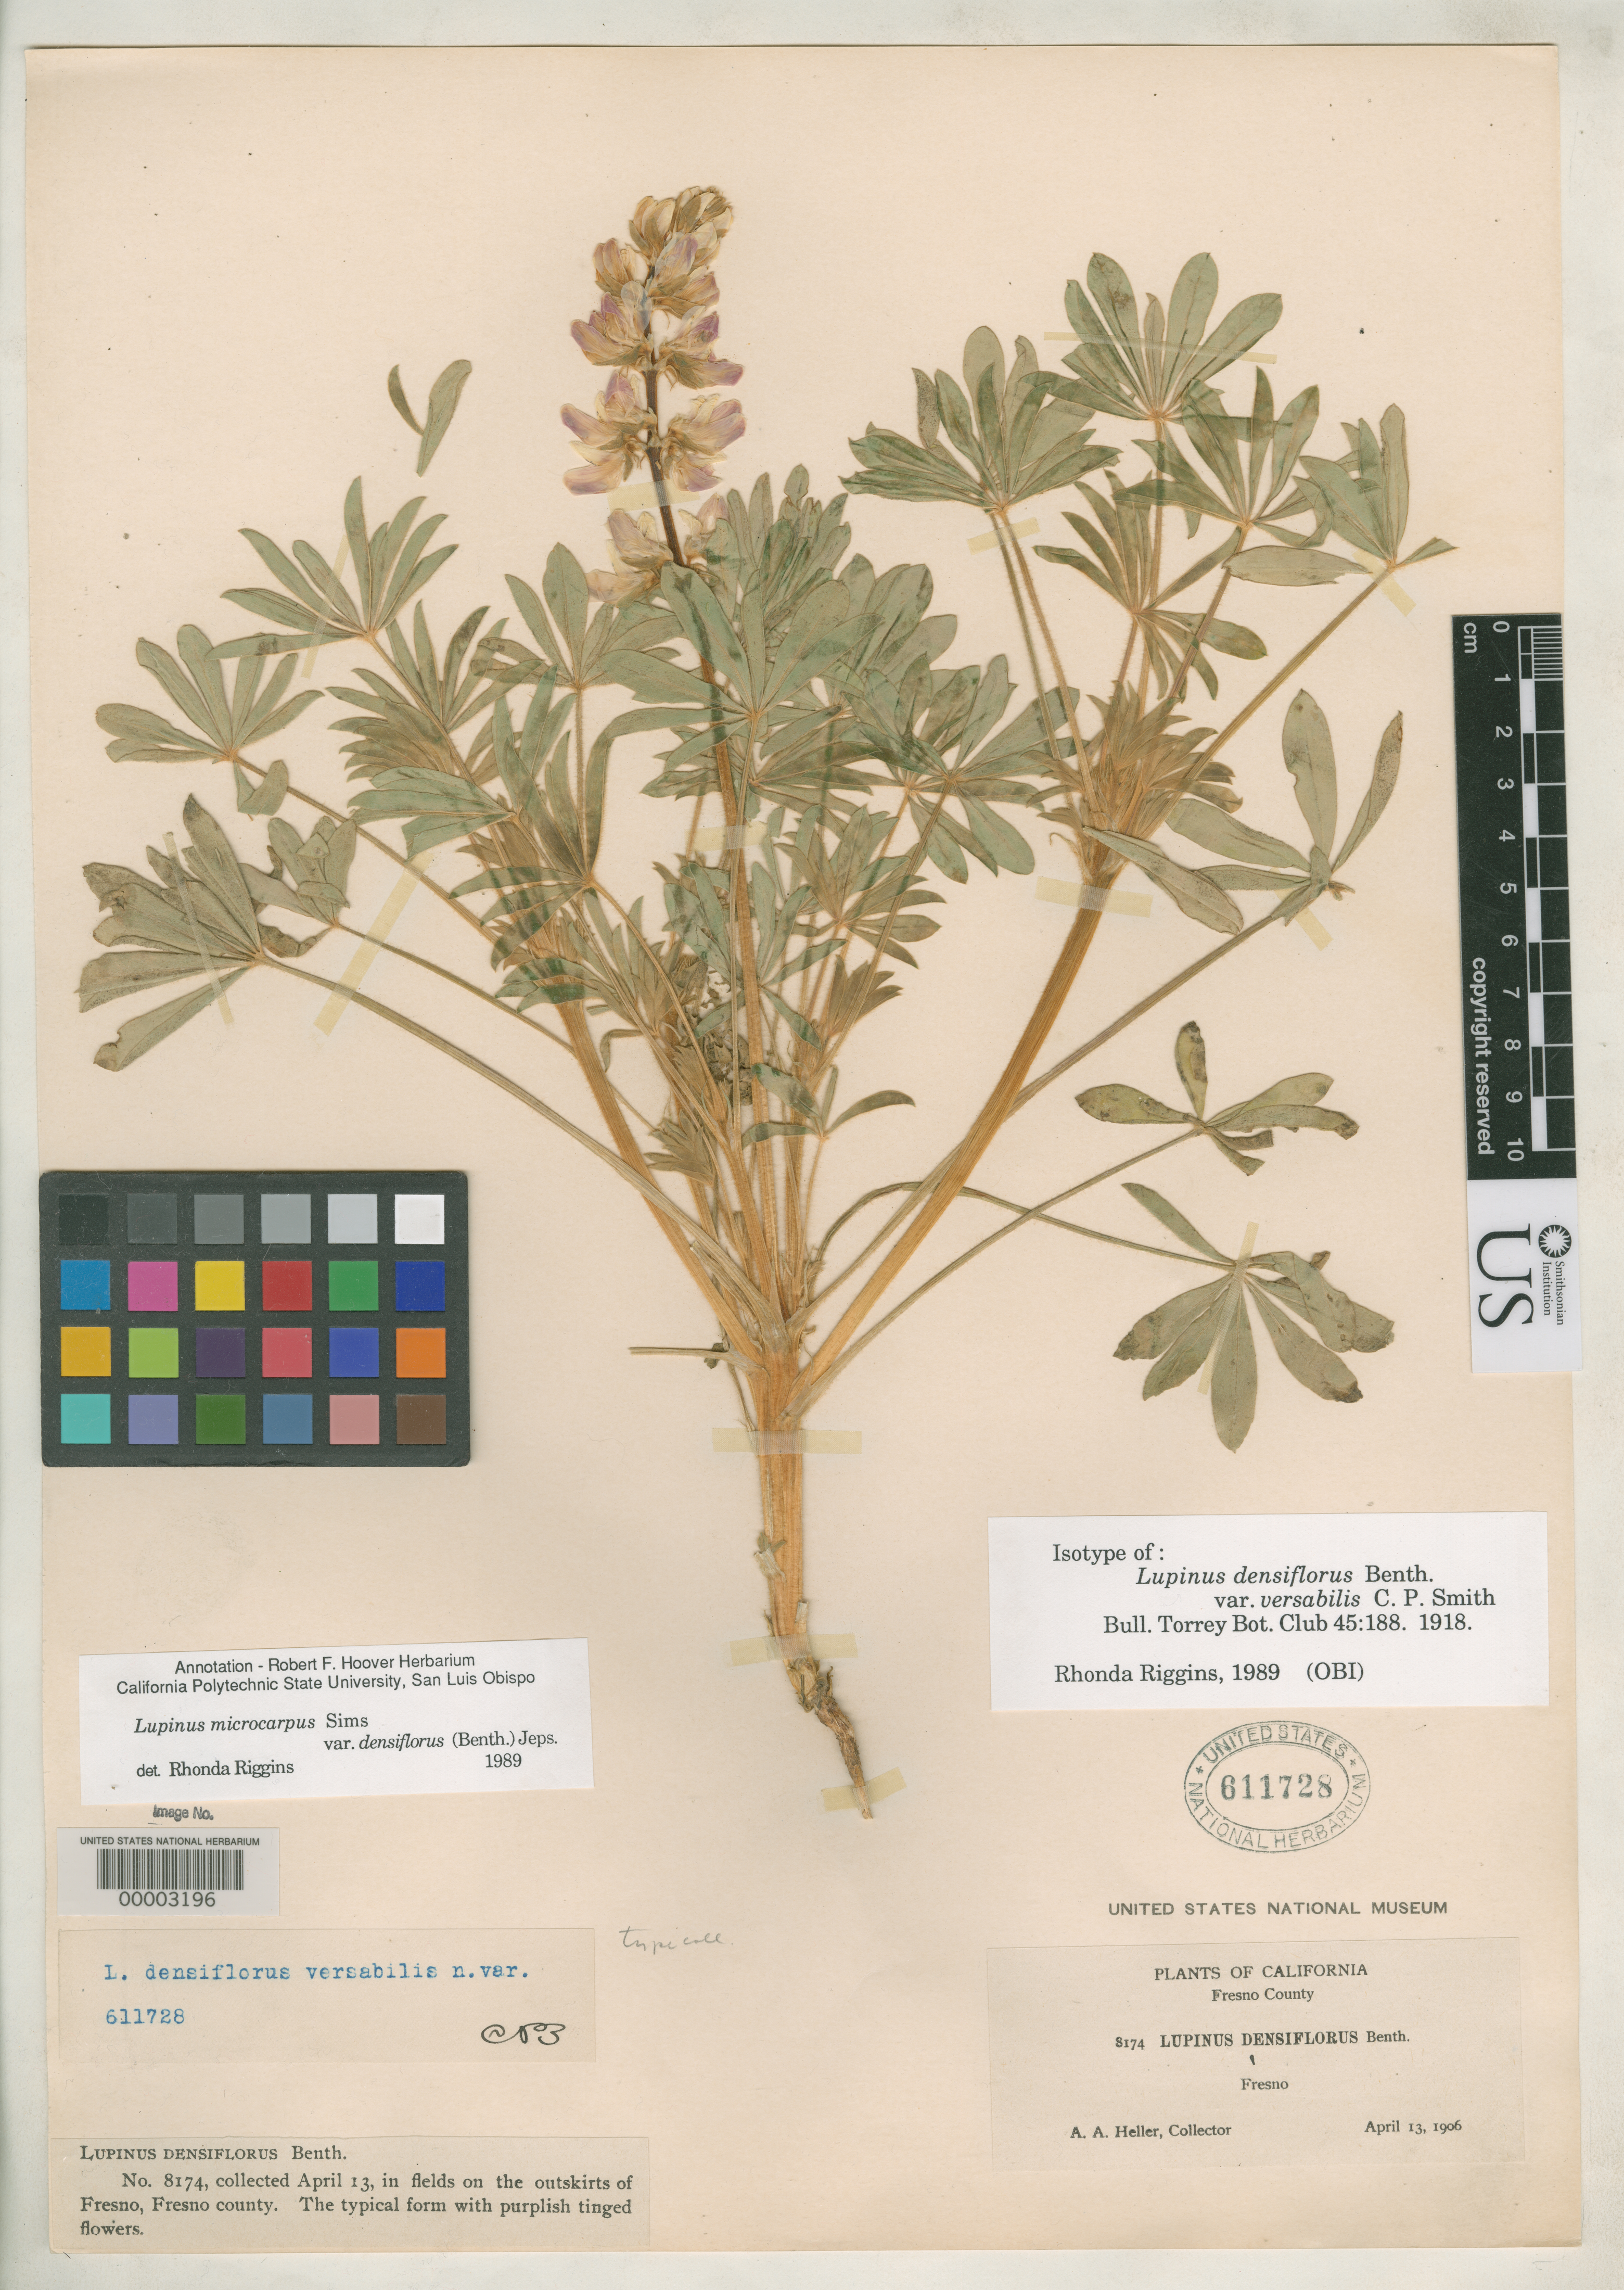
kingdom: Plantae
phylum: Tracheophyta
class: Magnoliopsida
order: Fabales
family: Fabaceae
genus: Lupinus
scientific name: Lupinus densiflorus var. versabilis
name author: C.P. Sm.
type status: Isotype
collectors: A. A. Heller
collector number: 8174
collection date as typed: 13 Apr 1906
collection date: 1906-04-13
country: United States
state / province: California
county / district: Fresno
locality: Fresno.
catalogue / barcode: US 611728